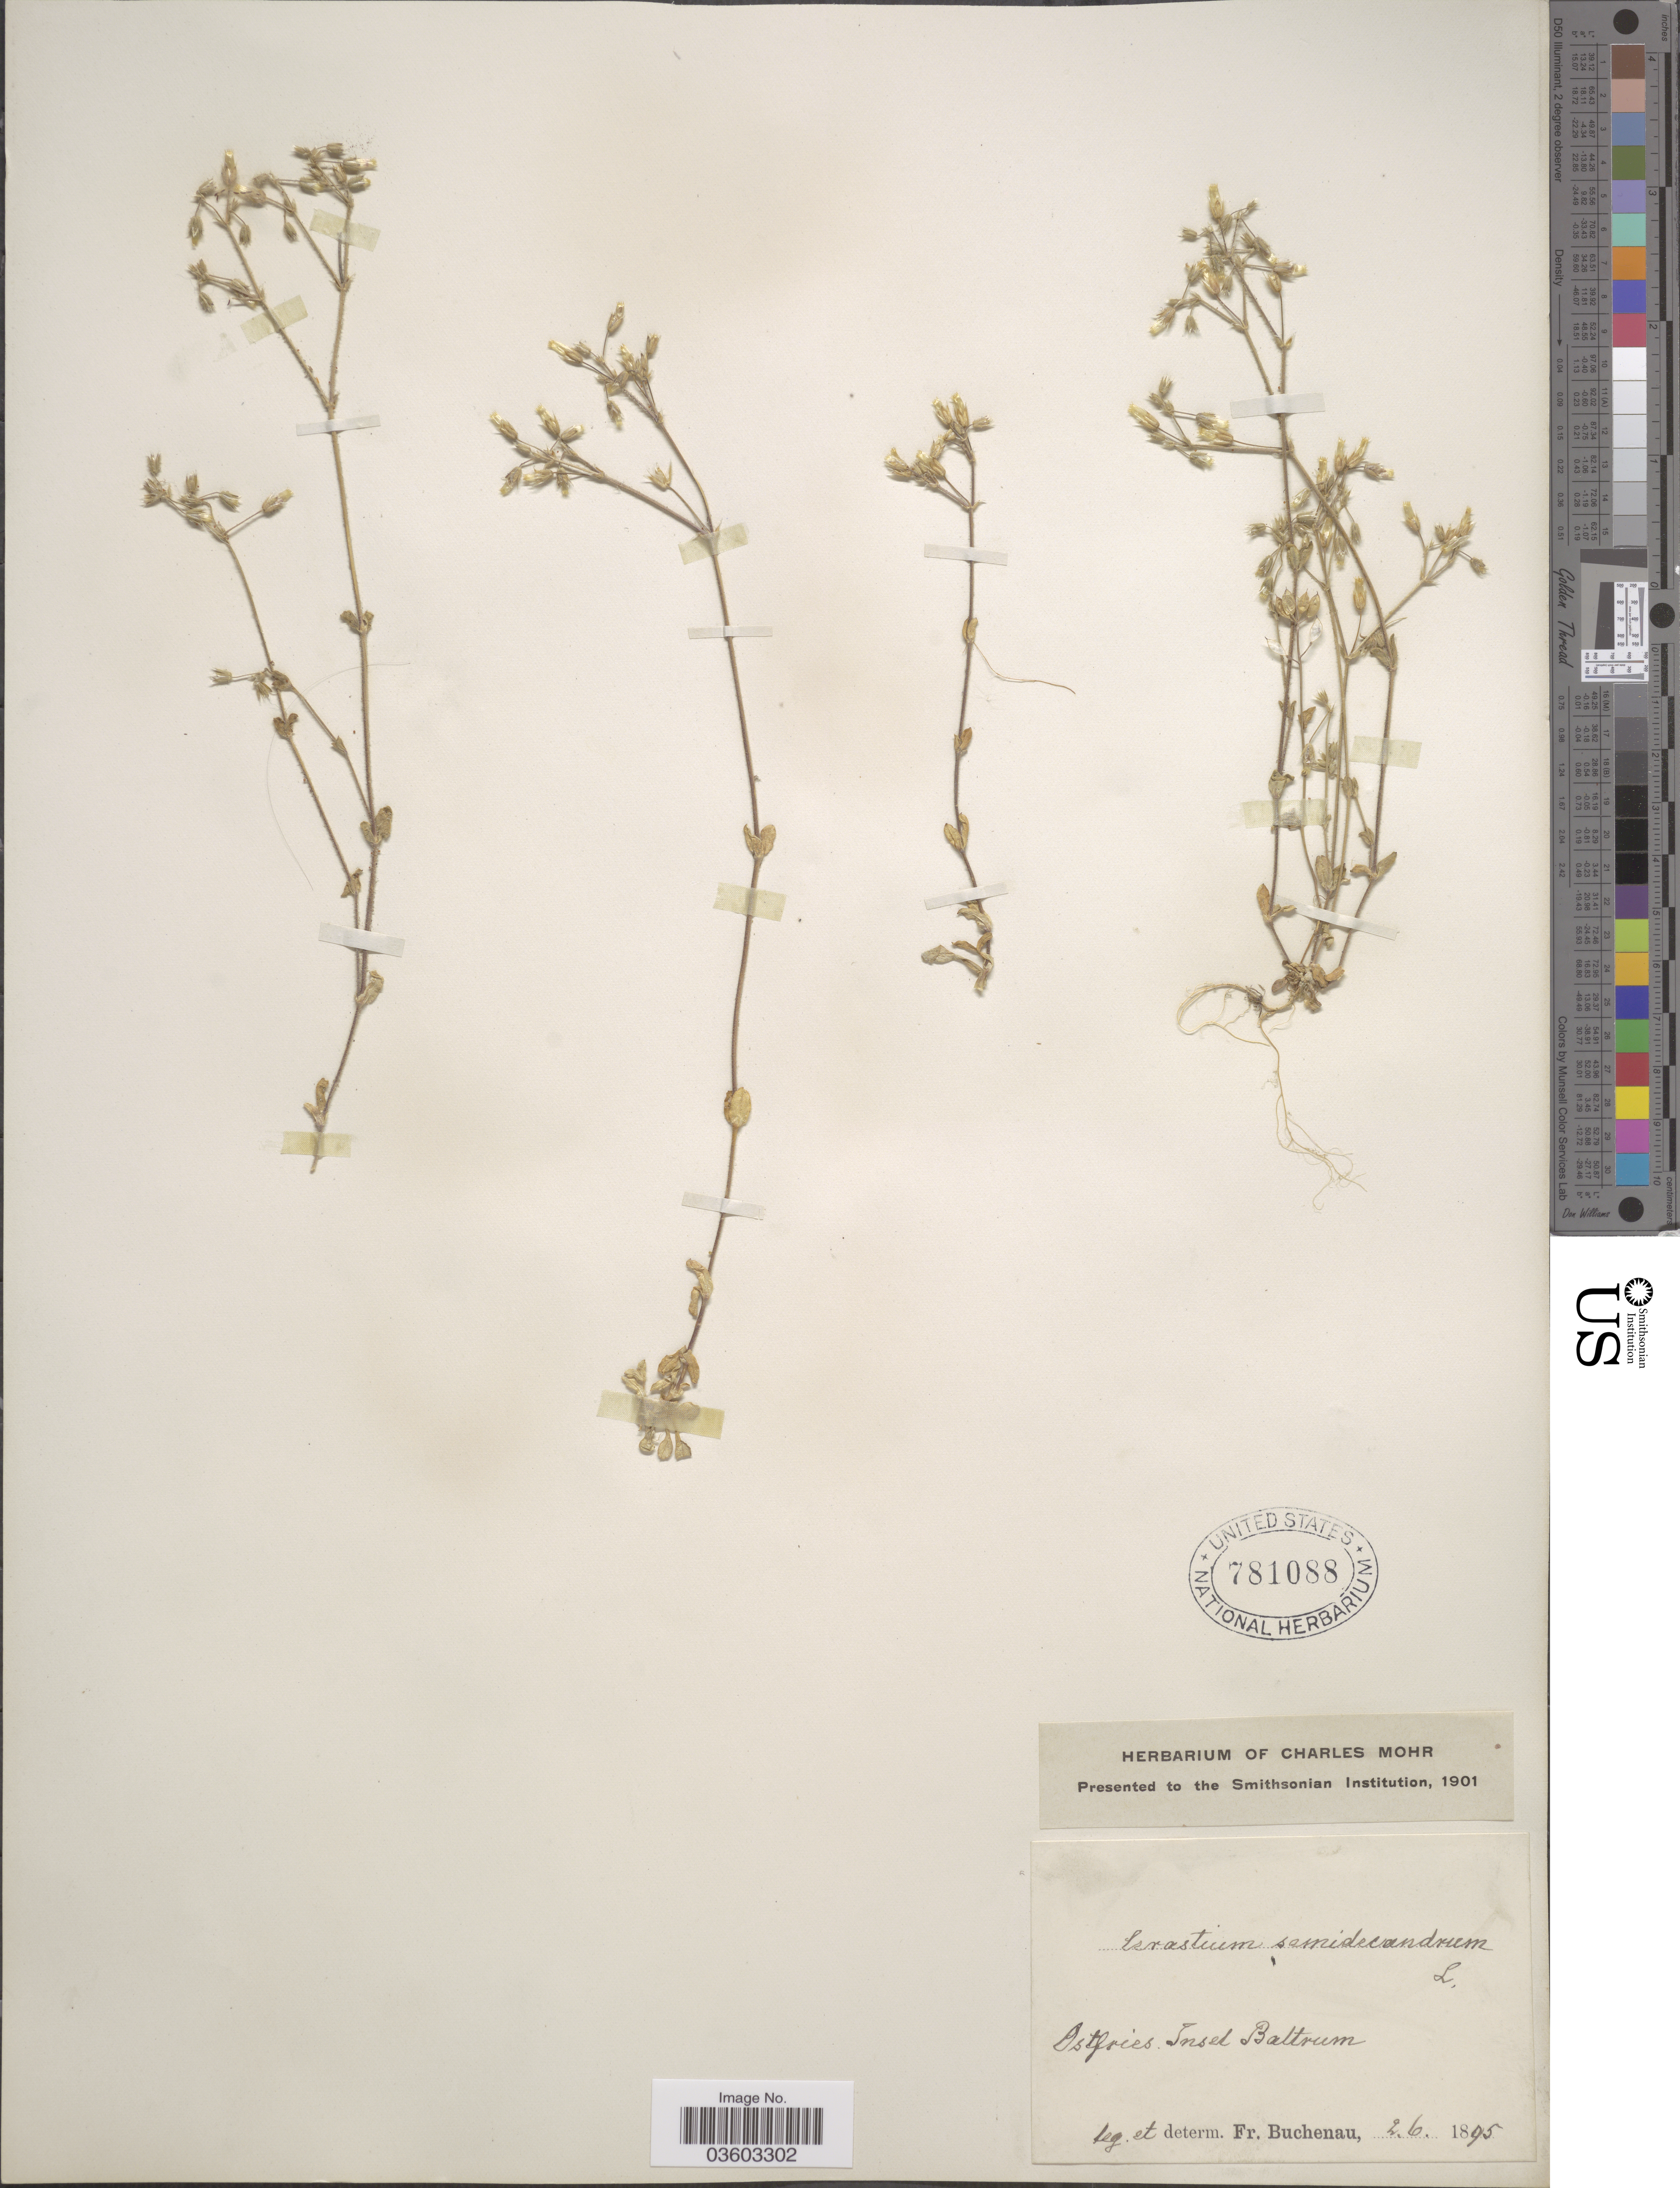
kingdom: Plantae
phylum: Tracheophyta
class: Magnoliopsida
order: Caryophyllales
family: Caryophyllaceae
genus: Cerastium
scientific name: Cerastium semidecandrum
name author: L.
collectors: F. Buchenau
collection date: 1895-06-02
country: Germany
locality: Ostfries. Insel Baltrum.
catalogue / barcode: US 781088